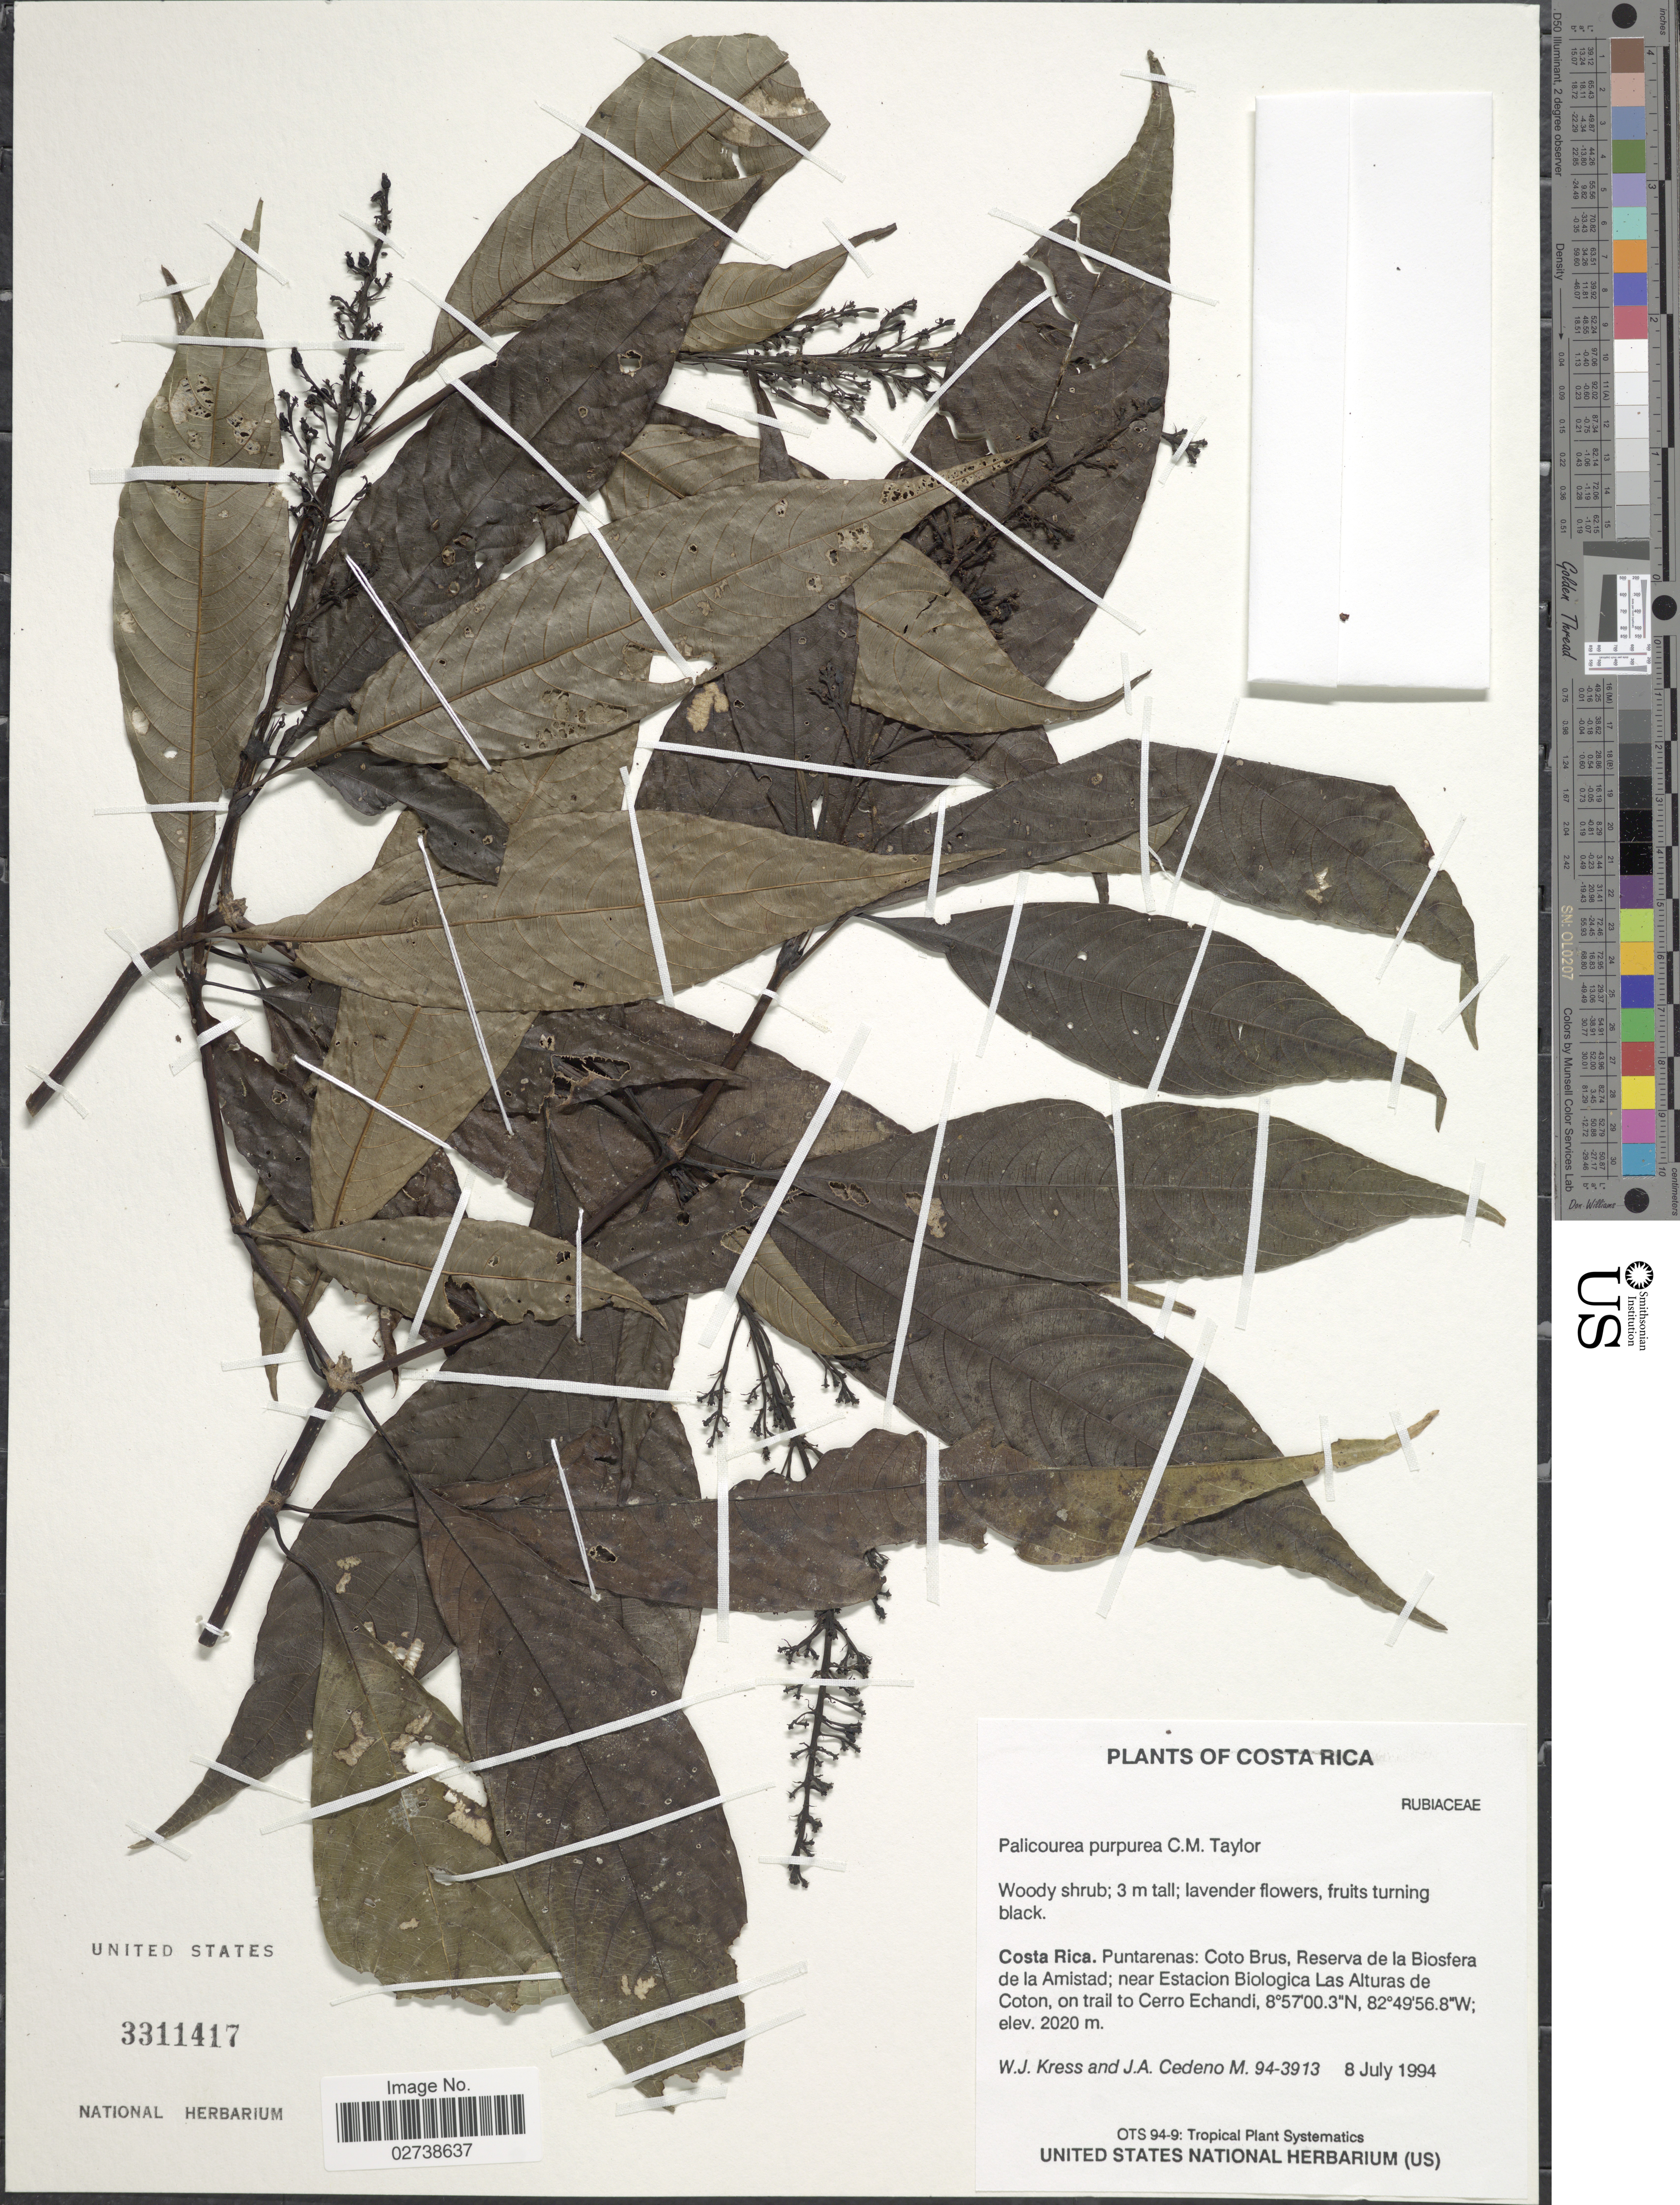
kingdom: Plantae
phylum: Tracheophyta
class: Magnoliopsida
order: Gentianales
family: Rubiaceae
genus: Palicourea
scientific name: Palicourea purpurea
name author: C.M. Taylor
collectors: W. J. Kress & J. A. Cedeño M.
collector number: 94-3913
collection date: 1994-07-08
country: Costa Rica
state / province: Puntarenas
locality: Coto Brus. Reserva de la Biosfera de la Amistad; near Estacion Biologica Las Alturas de Coton, on trail to Cerro Echandi.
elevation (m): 2020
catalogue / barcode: US 3311417